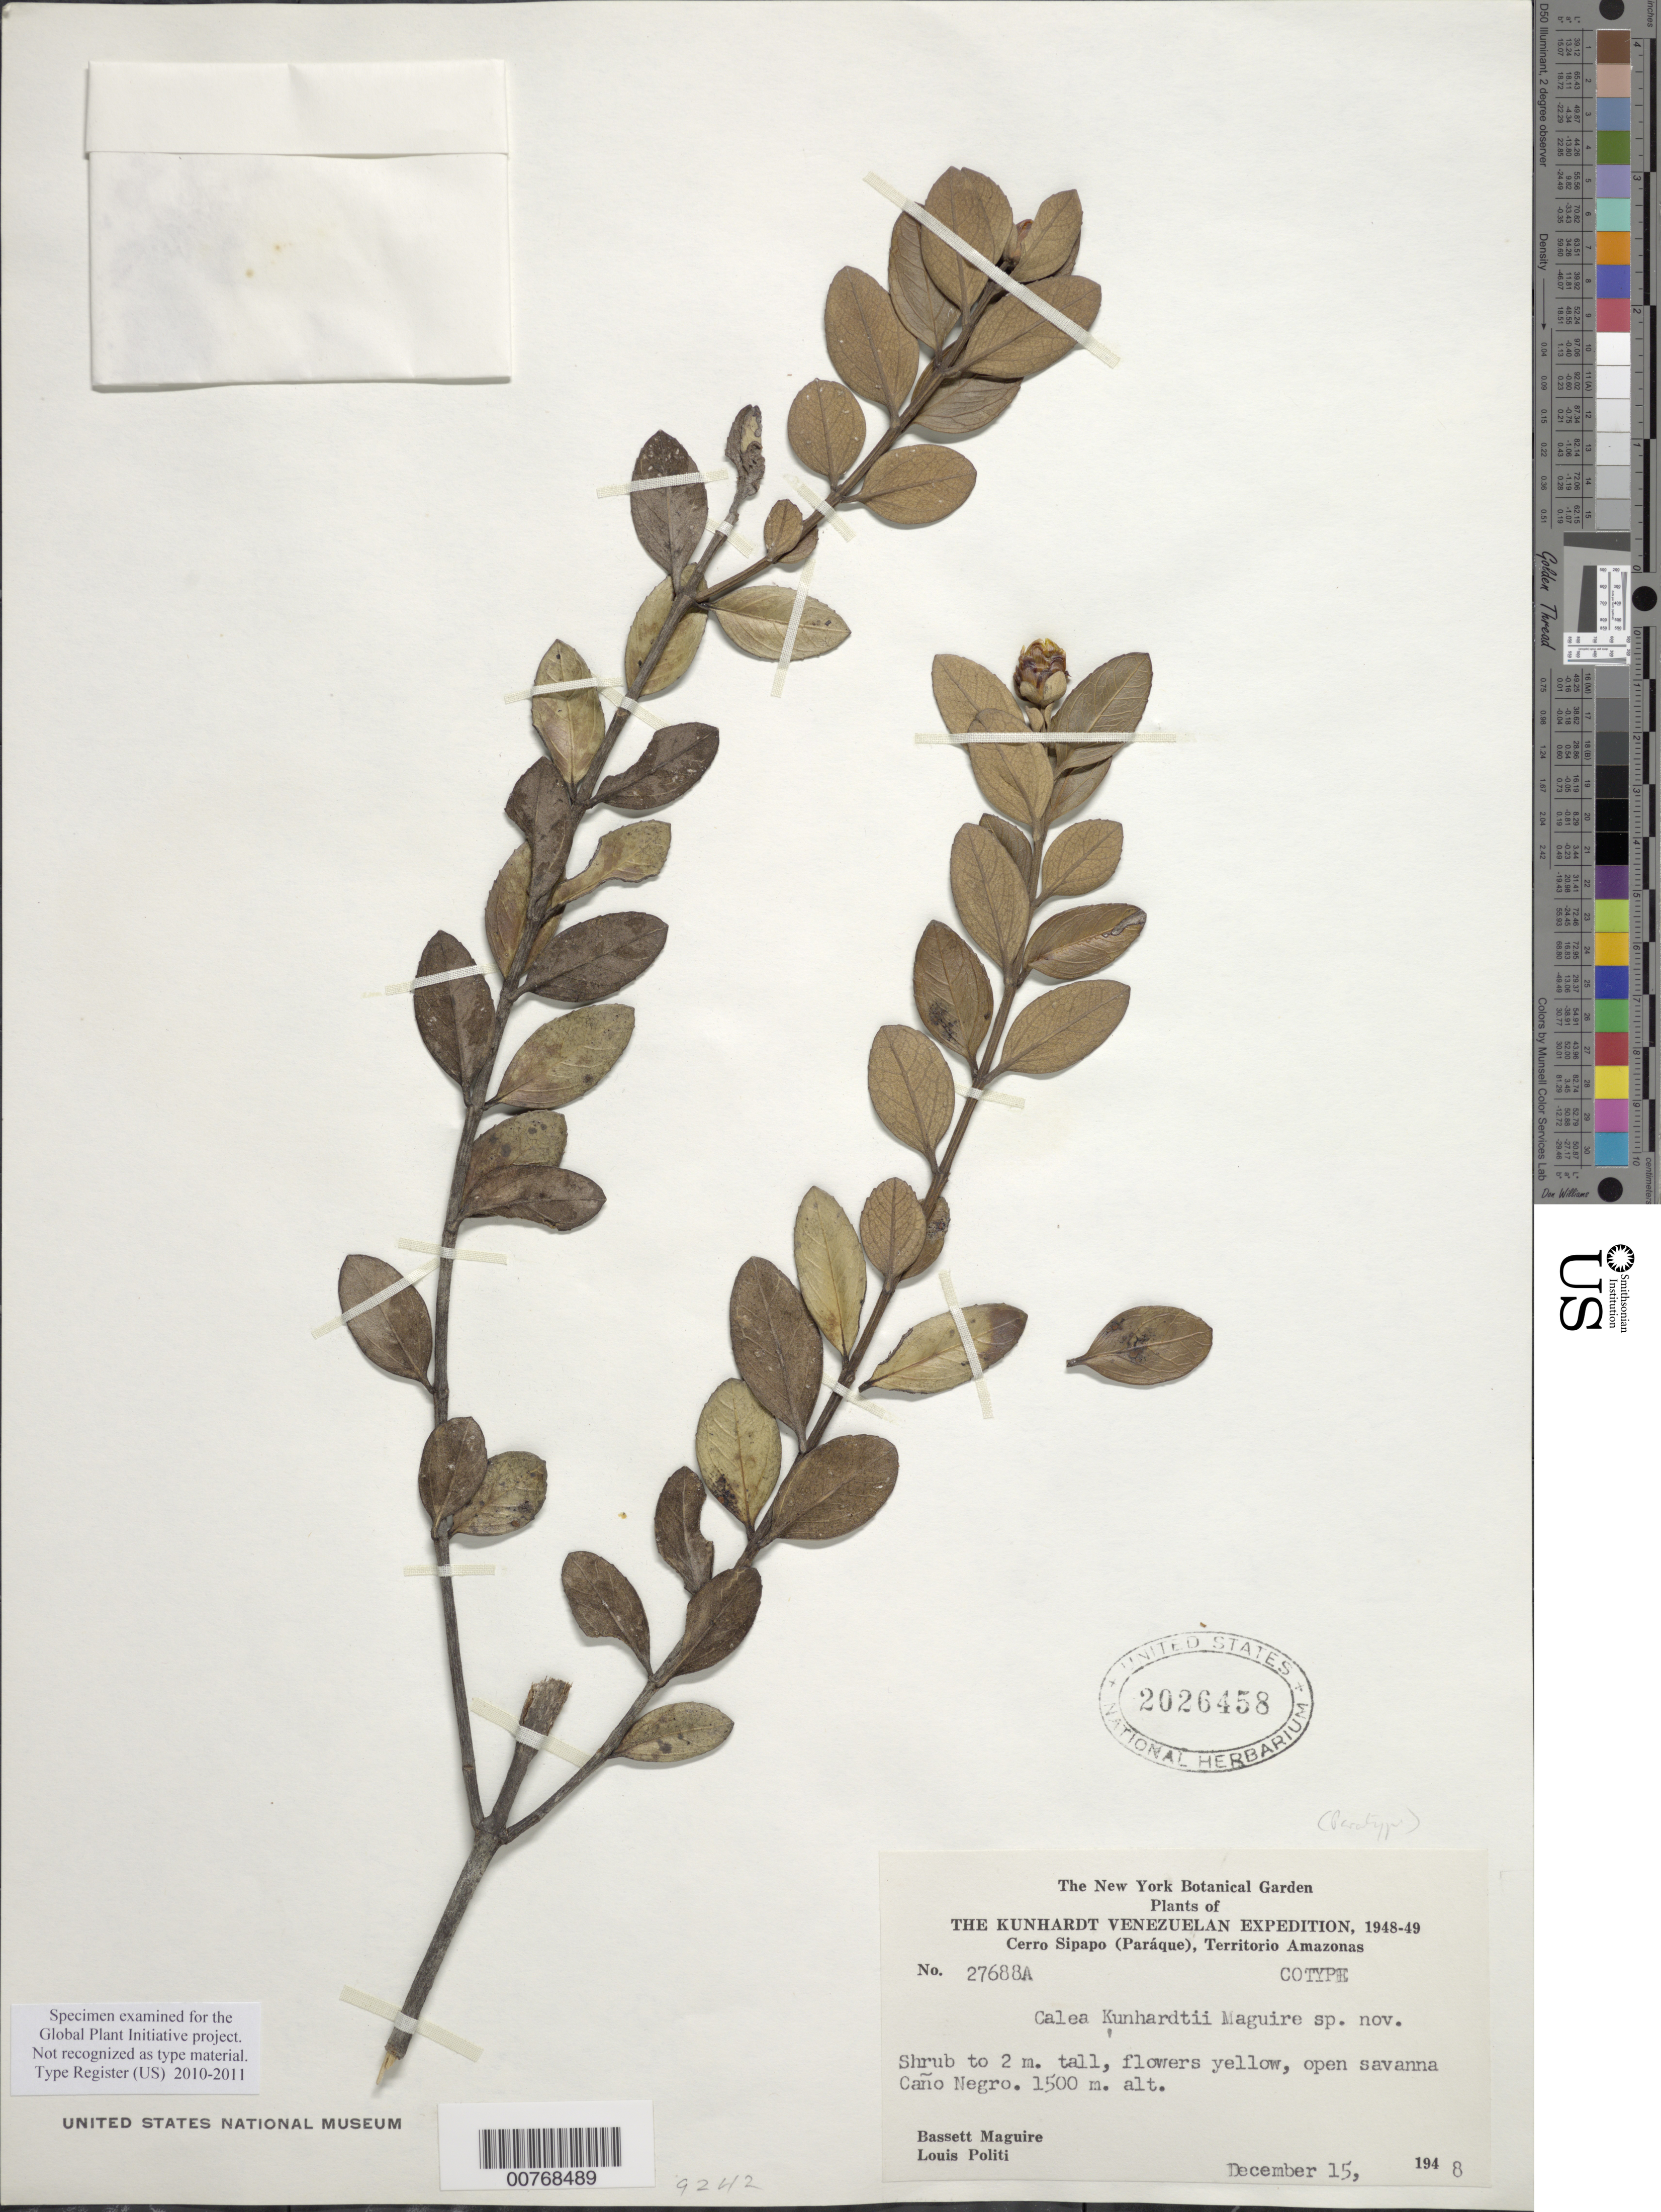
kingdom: Plantae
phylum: Tracheophyta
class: Magnoliopsida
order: Asterales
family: Asteraceae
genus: Calea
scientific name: Calea kristiniae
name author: Pruski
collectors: B. Maguire & L. Politi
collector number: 27688 A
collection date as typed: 15-Dec-48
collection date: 1948-12-15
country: Venezuela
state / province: Amazonas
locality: Cerro Sipapo (Paráque), Caño Negro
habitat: Open savanna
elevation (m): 1500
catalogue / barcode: US 2026458